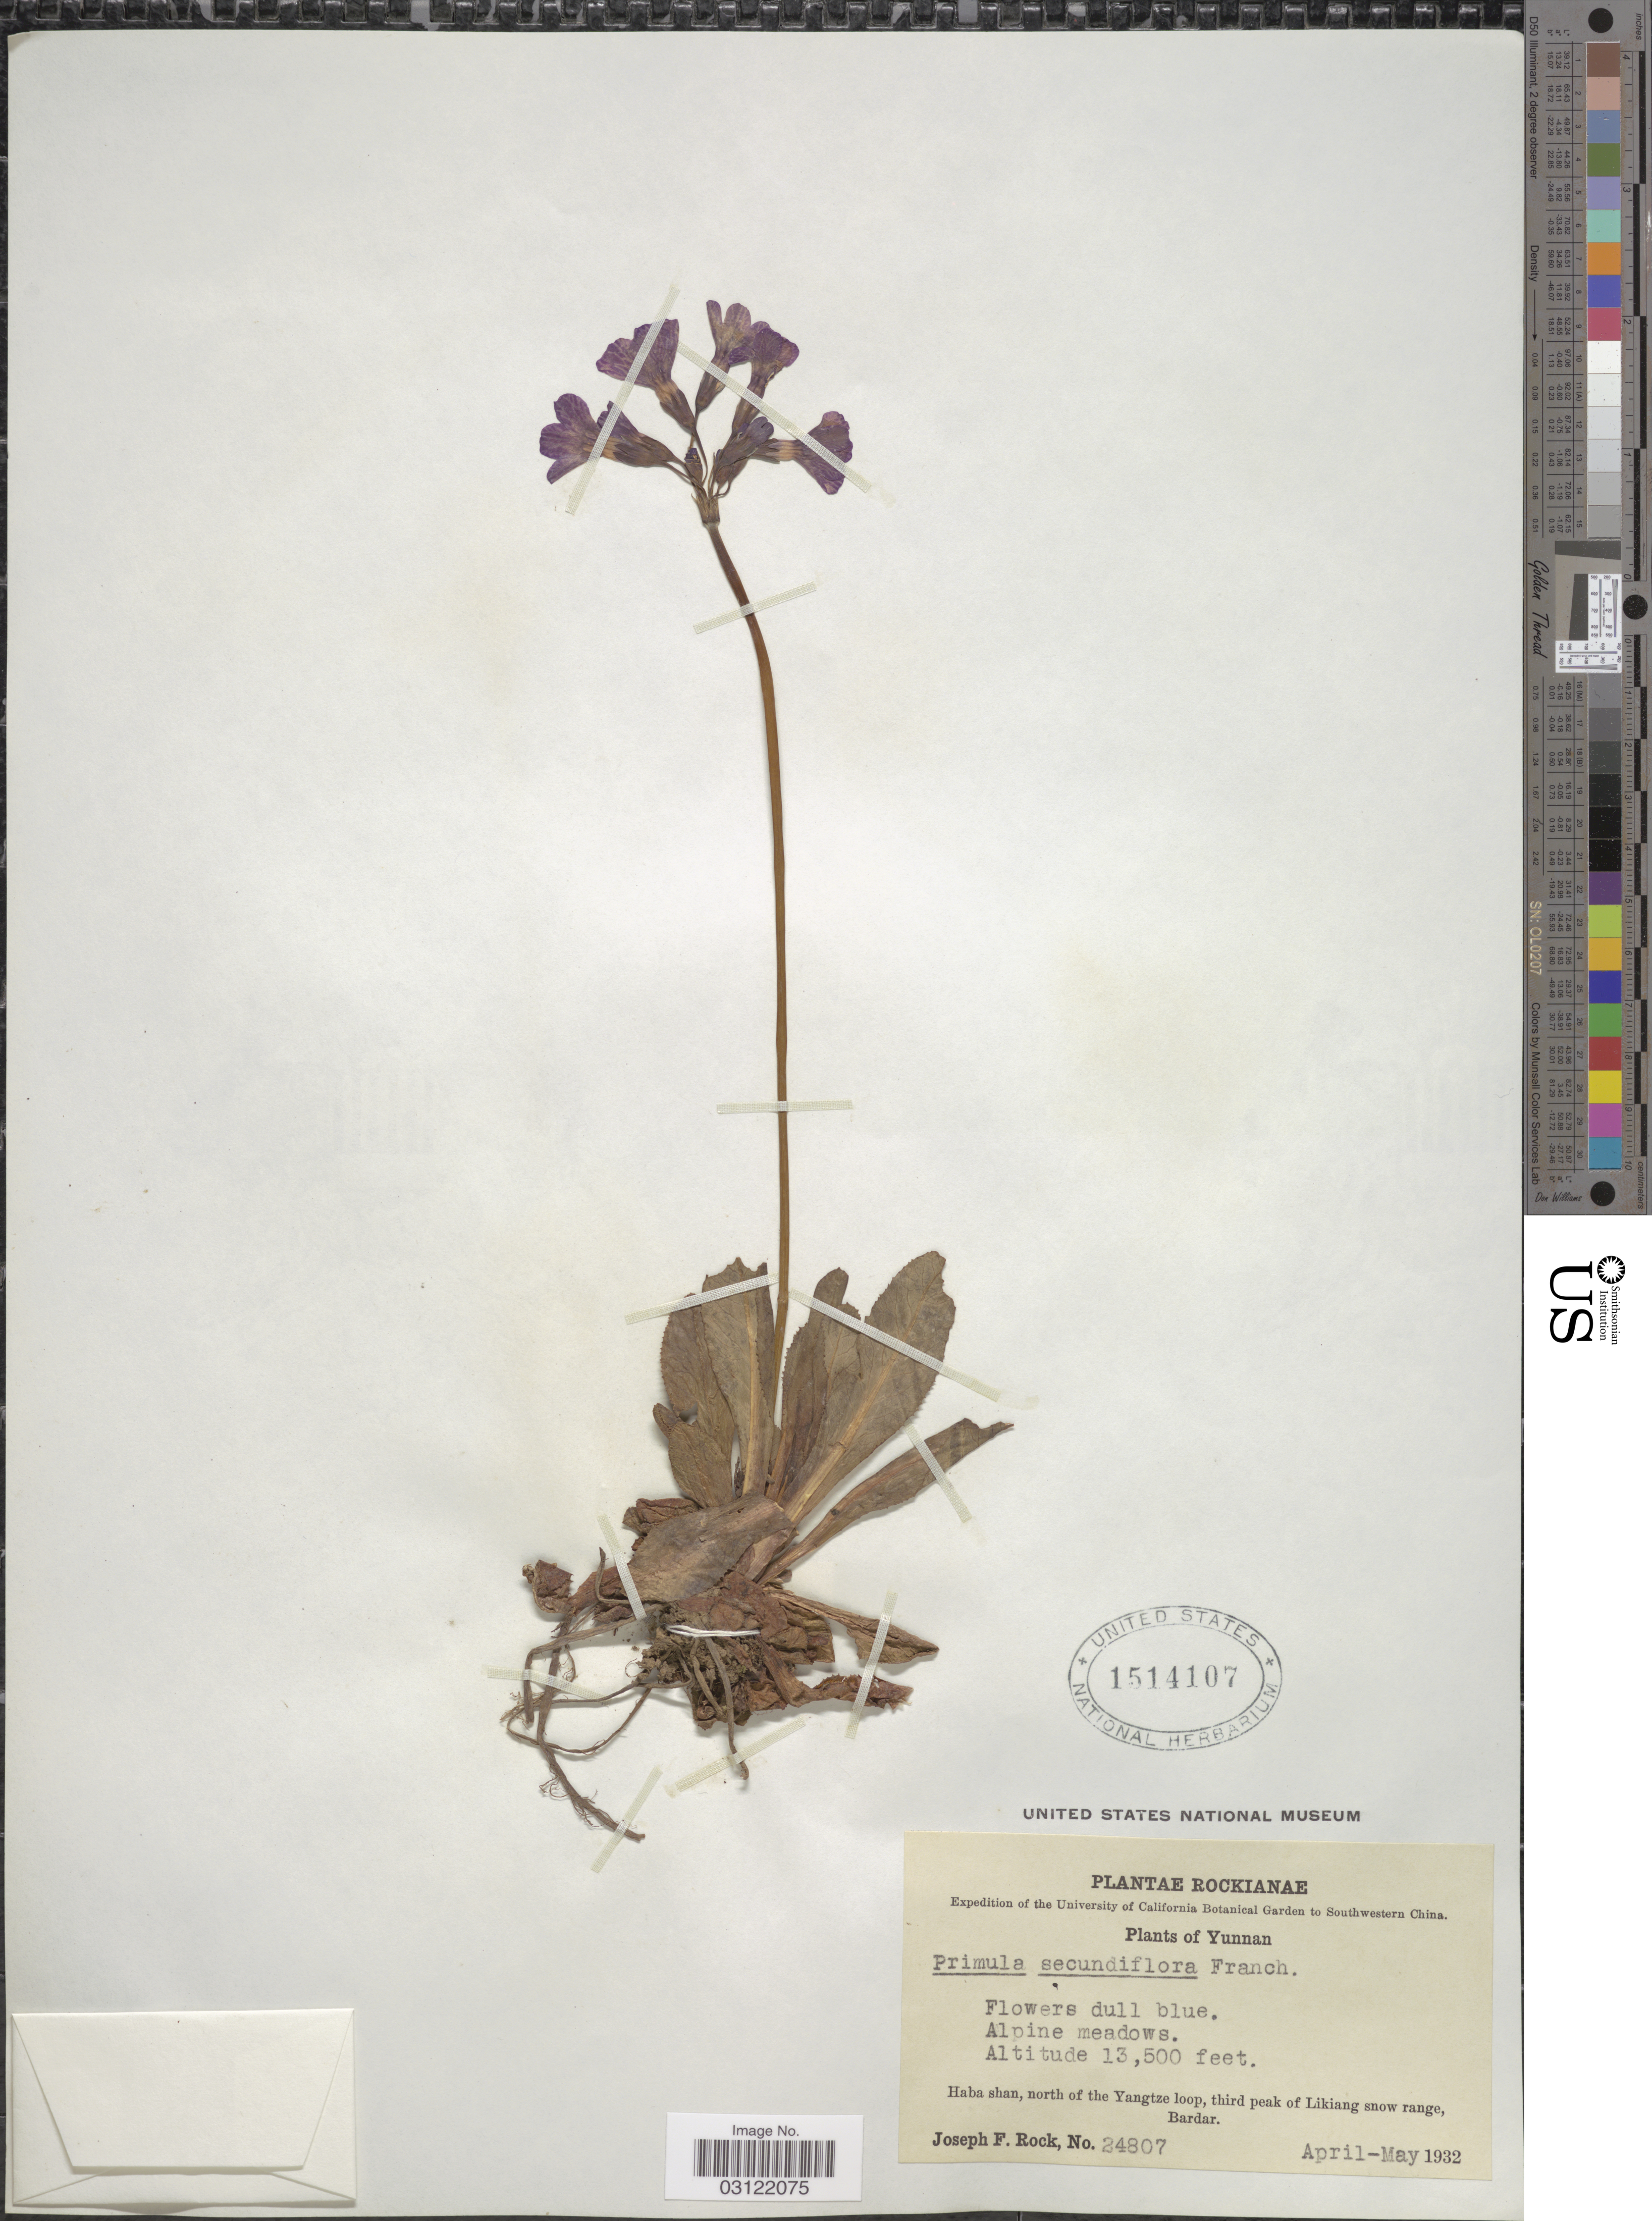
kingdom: Plantae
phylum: Tracheophyta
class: Magnoliopsida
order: Ericales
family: Primulaceae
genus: Primula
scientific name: Primula secundiflora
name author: Franch.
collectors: J. F. Rock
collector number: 24807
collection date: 1932-04/1932-05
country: China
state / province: Yunnan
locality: Haba shan, north of the Yangtze loop, third peak of Likiang snow range, Bardar.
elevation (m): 4115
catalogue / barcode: US 1514107